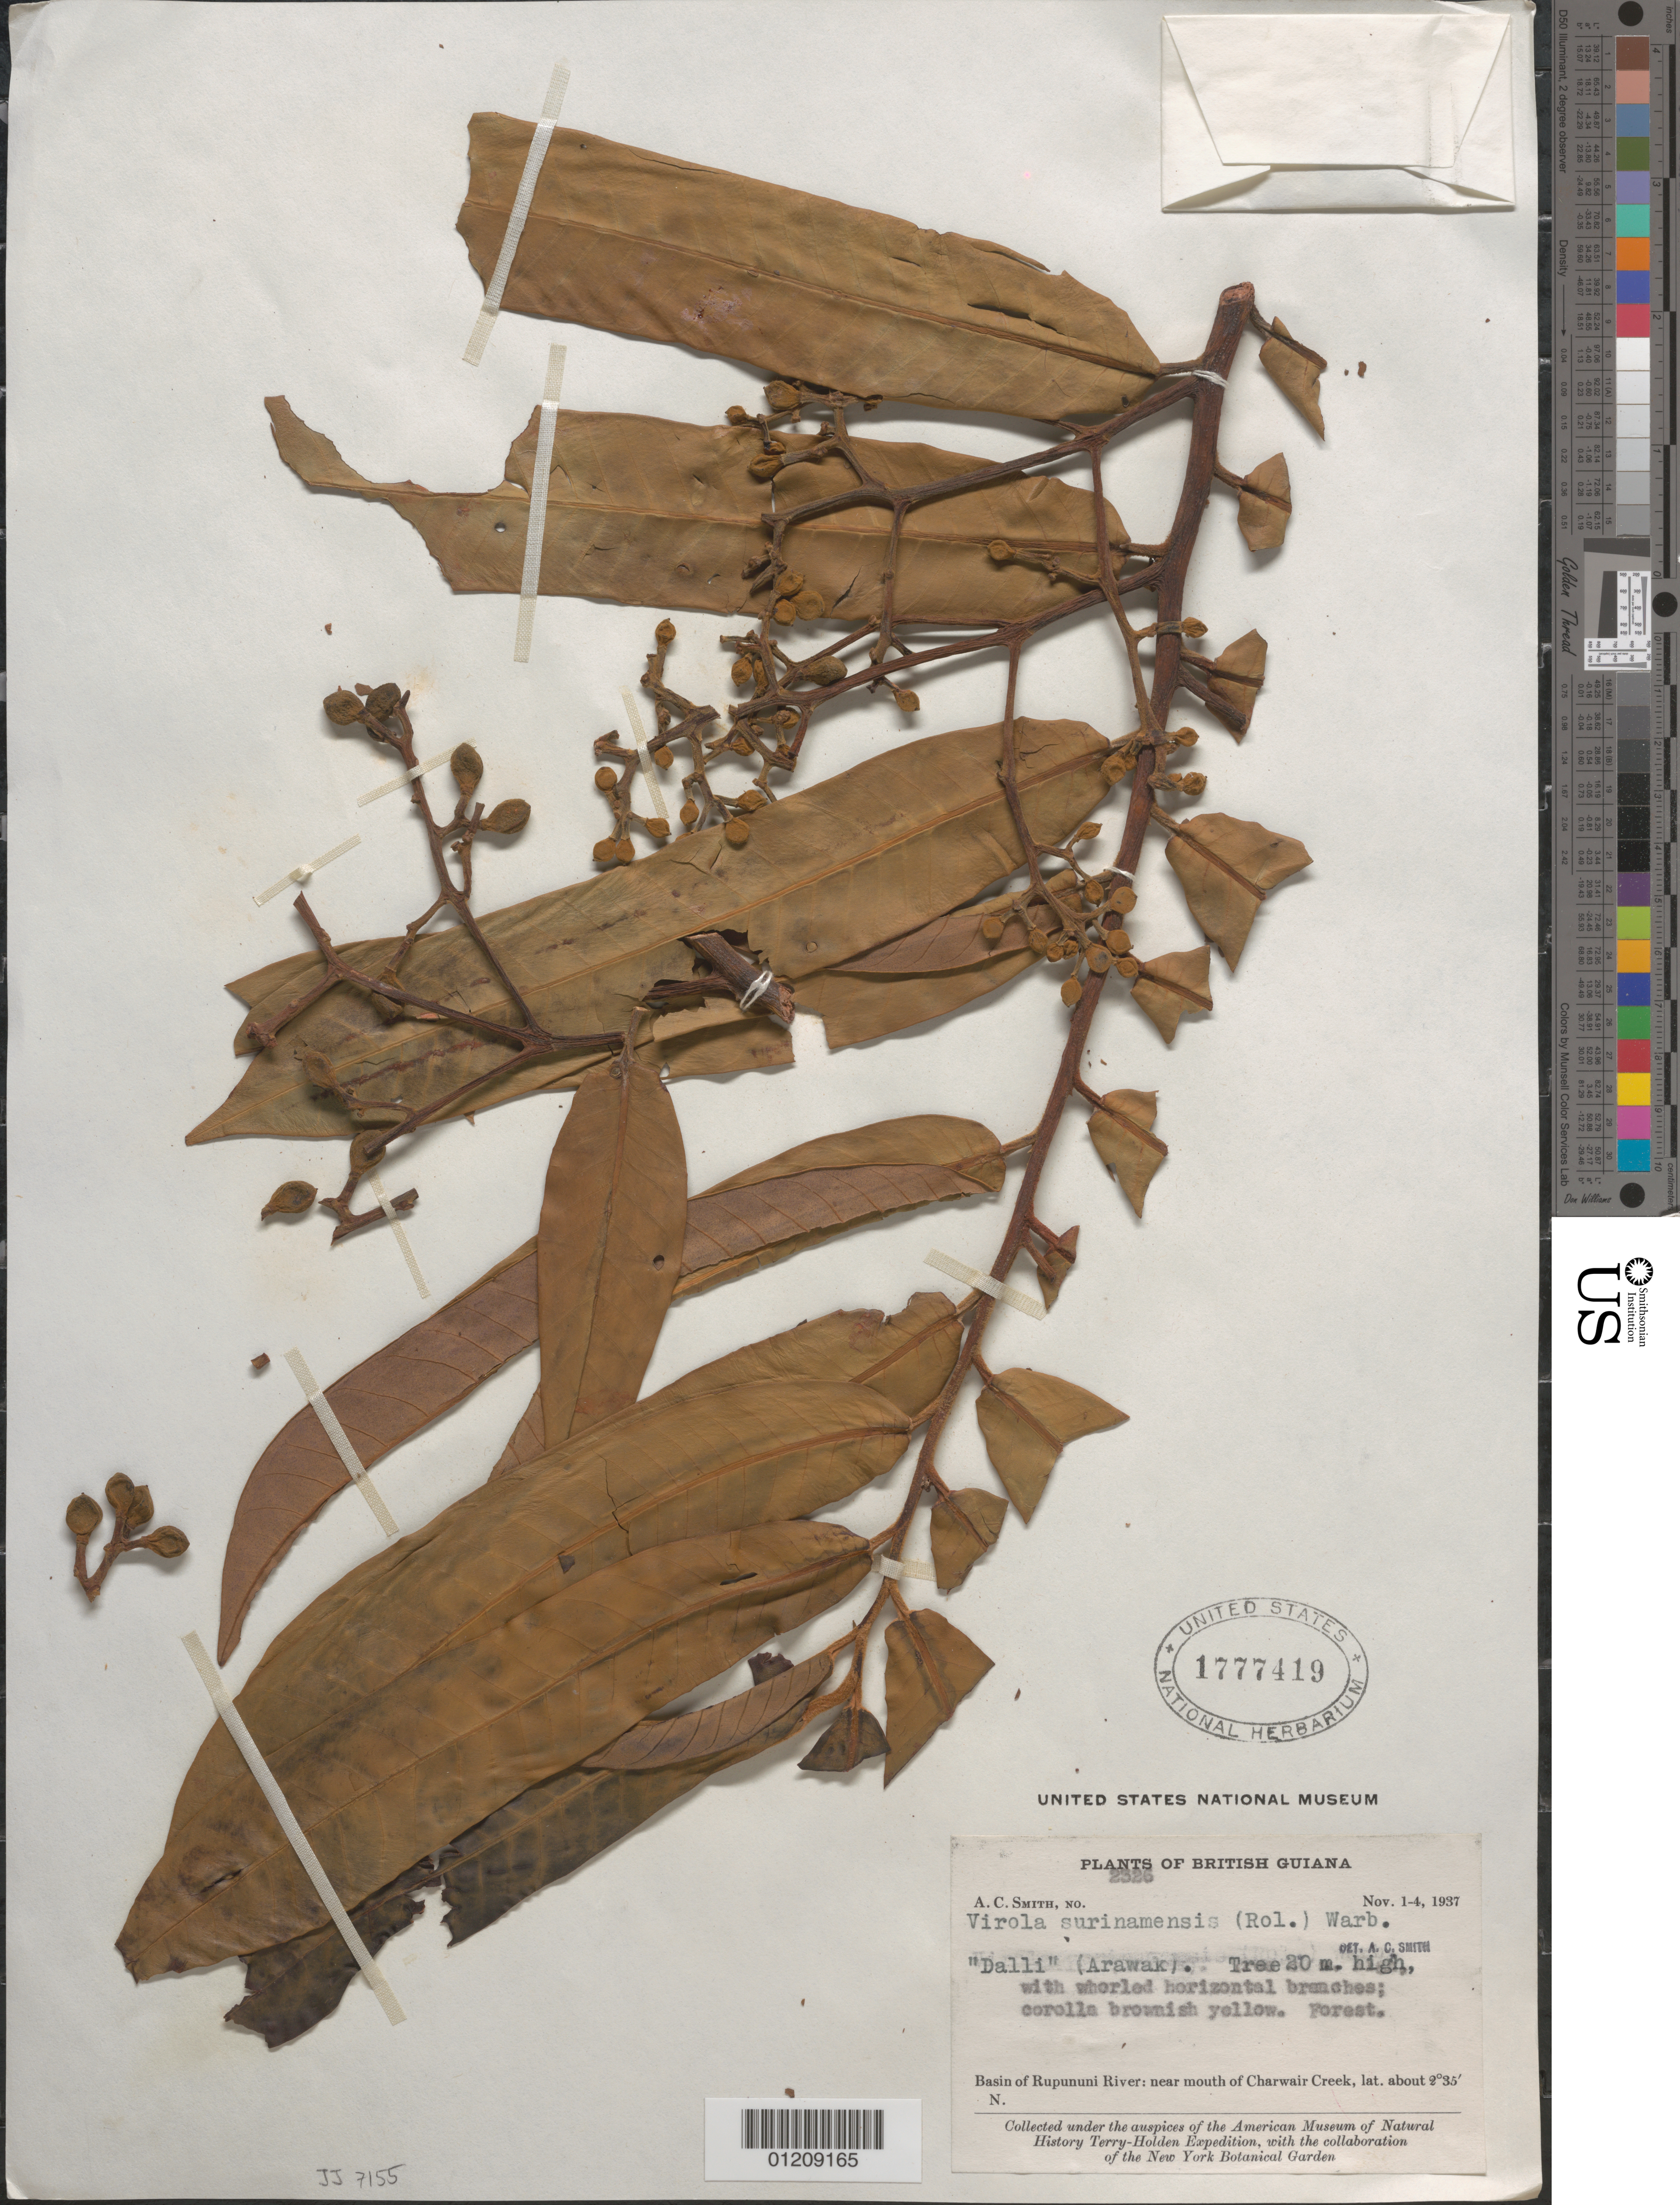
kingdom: Plantae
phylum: Tracheophyta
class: Magnoliopsida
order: Magnoliales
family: Myristicaceae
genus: Virola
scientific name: Virola surinamensis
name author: (Rol.) Warb.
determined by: Smith, A. C.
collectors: A. C. Smith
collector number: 2326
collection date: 1937-11-01/1937-11-04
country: Guyana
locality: Basin of Rupununi River, near mouth of Charwair Creek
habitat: Forest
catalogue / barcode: US 1777419